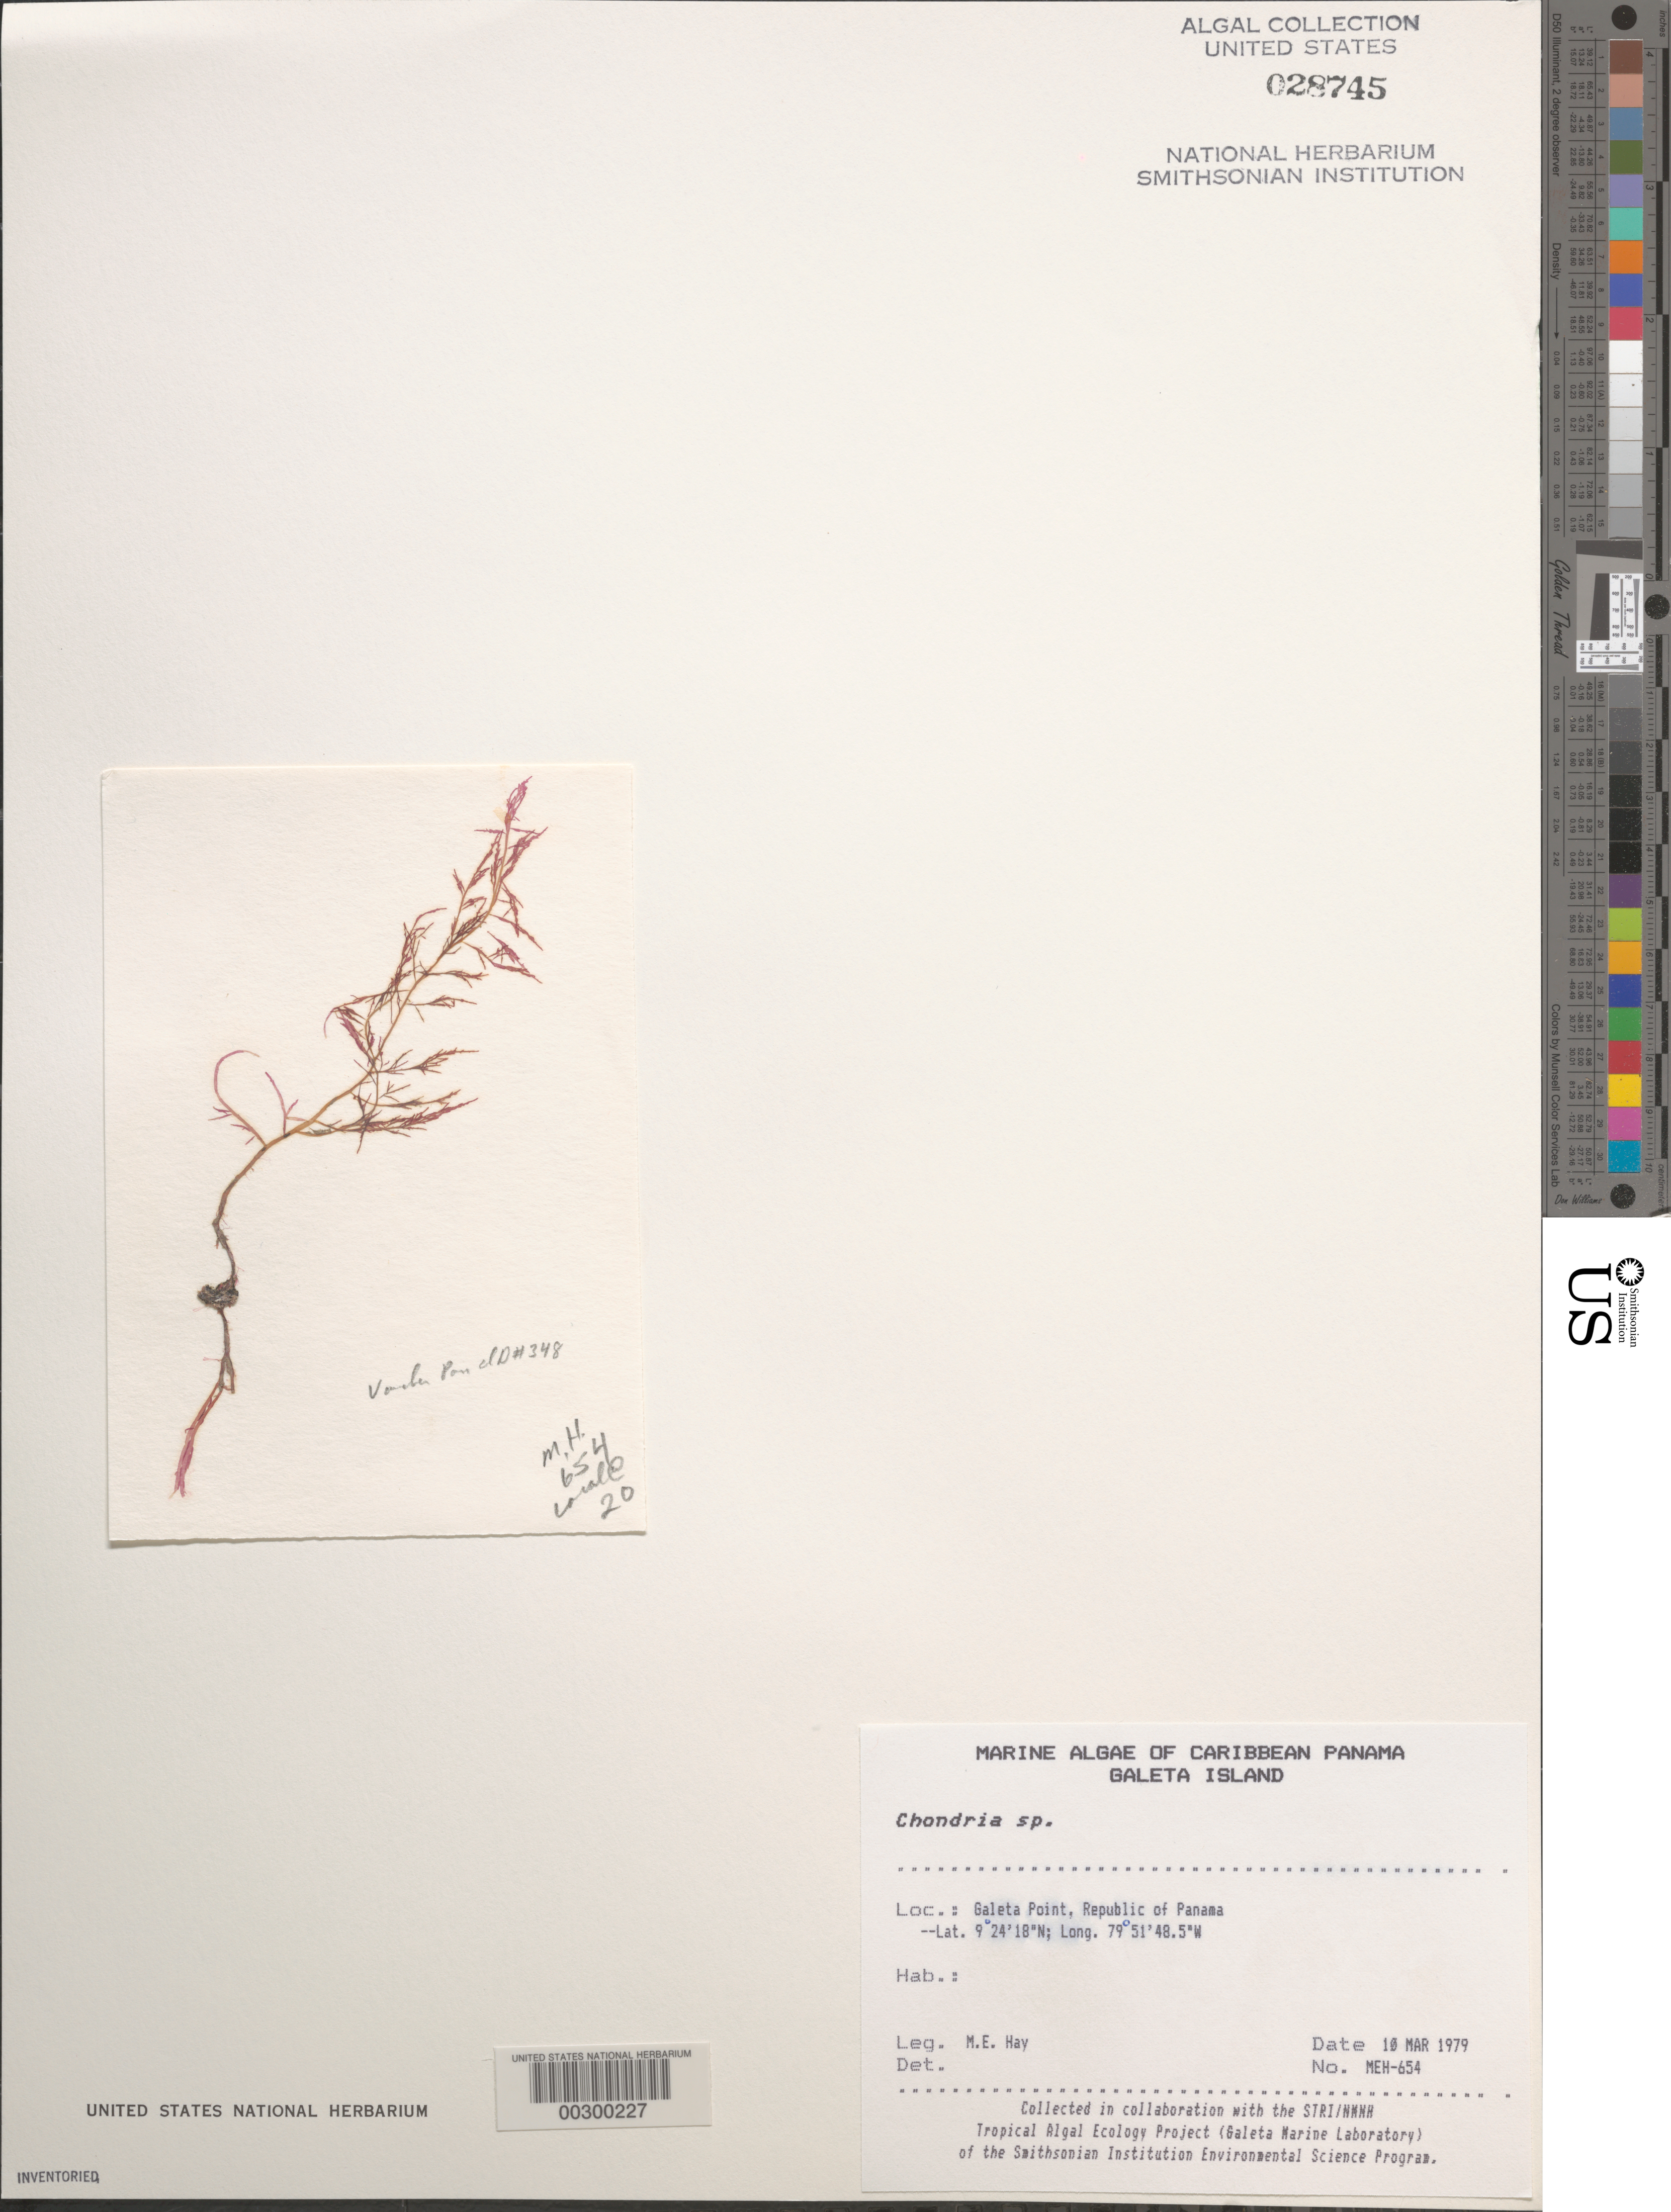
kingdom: Plantae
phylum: Rhodophyta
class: Florideophyceae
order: Ceramiales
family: Rhodomelaceae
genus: Chondria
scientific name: Chondria sp.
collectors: M. E. Hay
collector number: MEH-654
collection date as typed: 10 Mar 1979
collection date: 1979-03-10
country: Panama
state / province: Colón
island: Galeta Island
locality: Galeta Point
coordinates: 9 24' 18" N, 79 51' 48.5" W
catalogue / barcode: US 28745